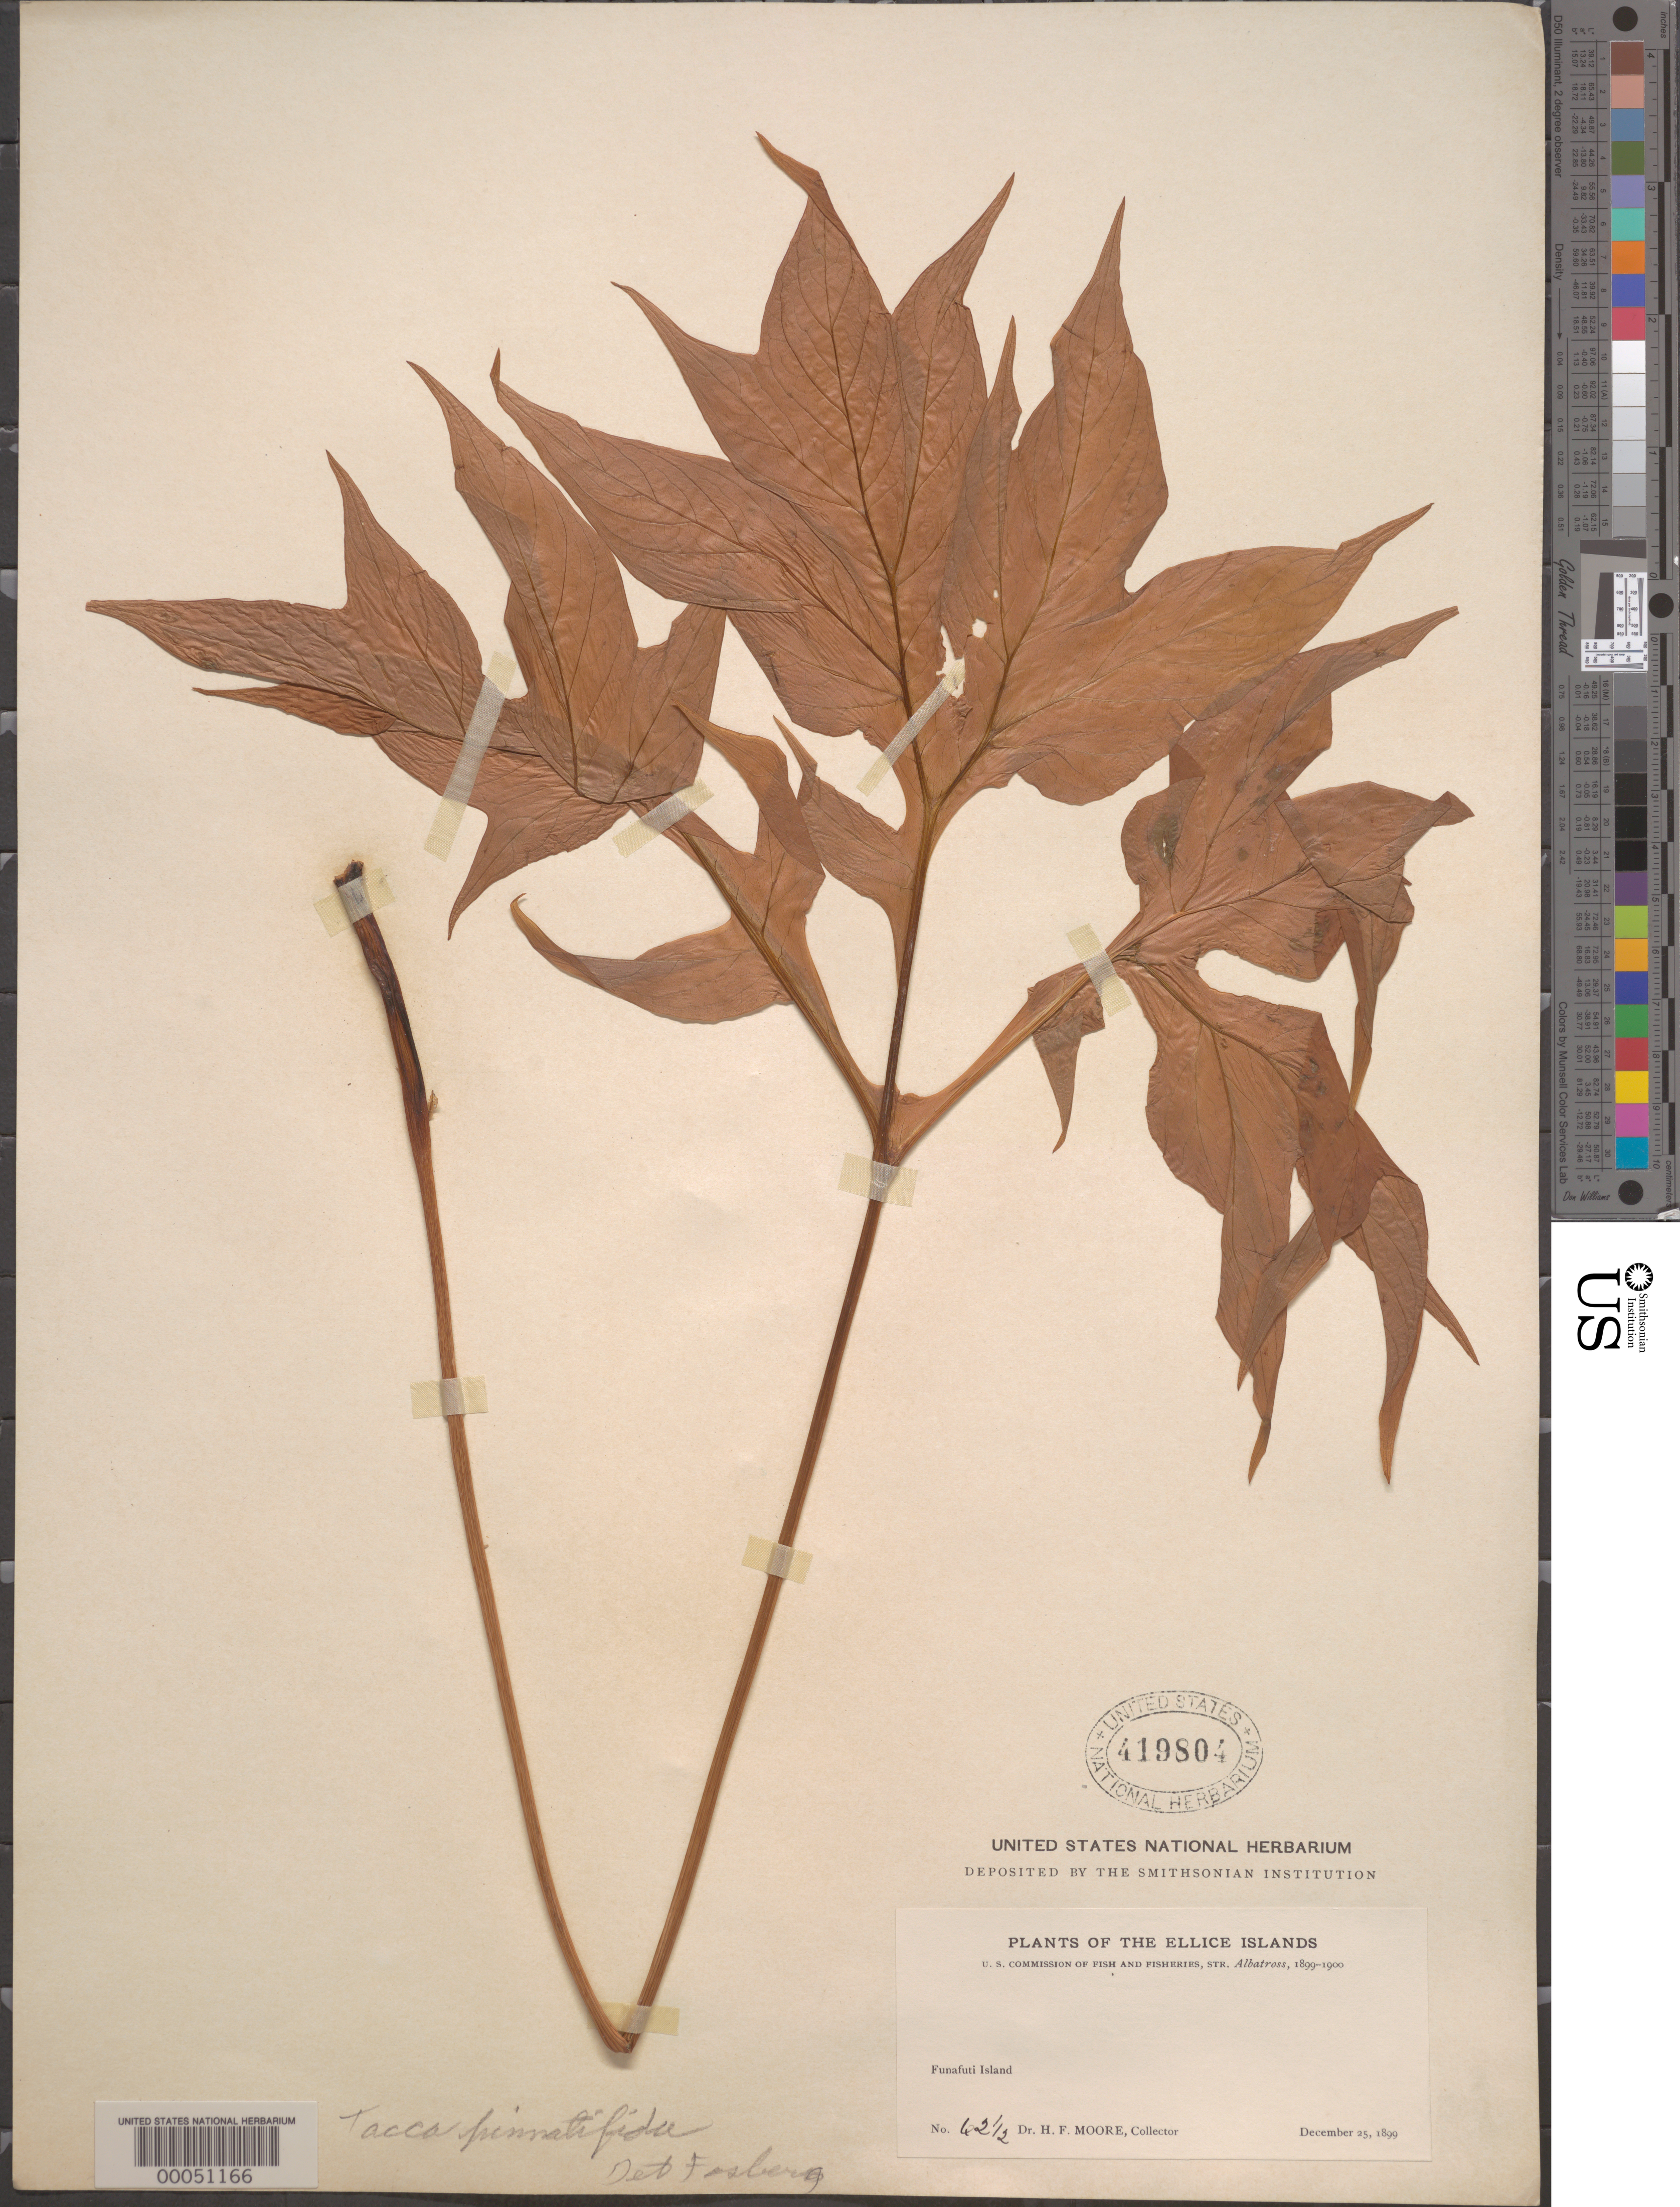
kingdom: Plantae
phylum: Tracheophyta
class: Liliopsida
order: Dioscoreales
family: Dioscoreaceae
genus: Tacca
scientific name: Tacca leontopetaloides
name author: (L.) Kuntze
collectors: H. F. Moore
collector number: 42½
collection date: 1899-12-25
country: Tuvalu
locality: The Ellice Islands. Funafuti Island.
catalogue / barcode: US 419804